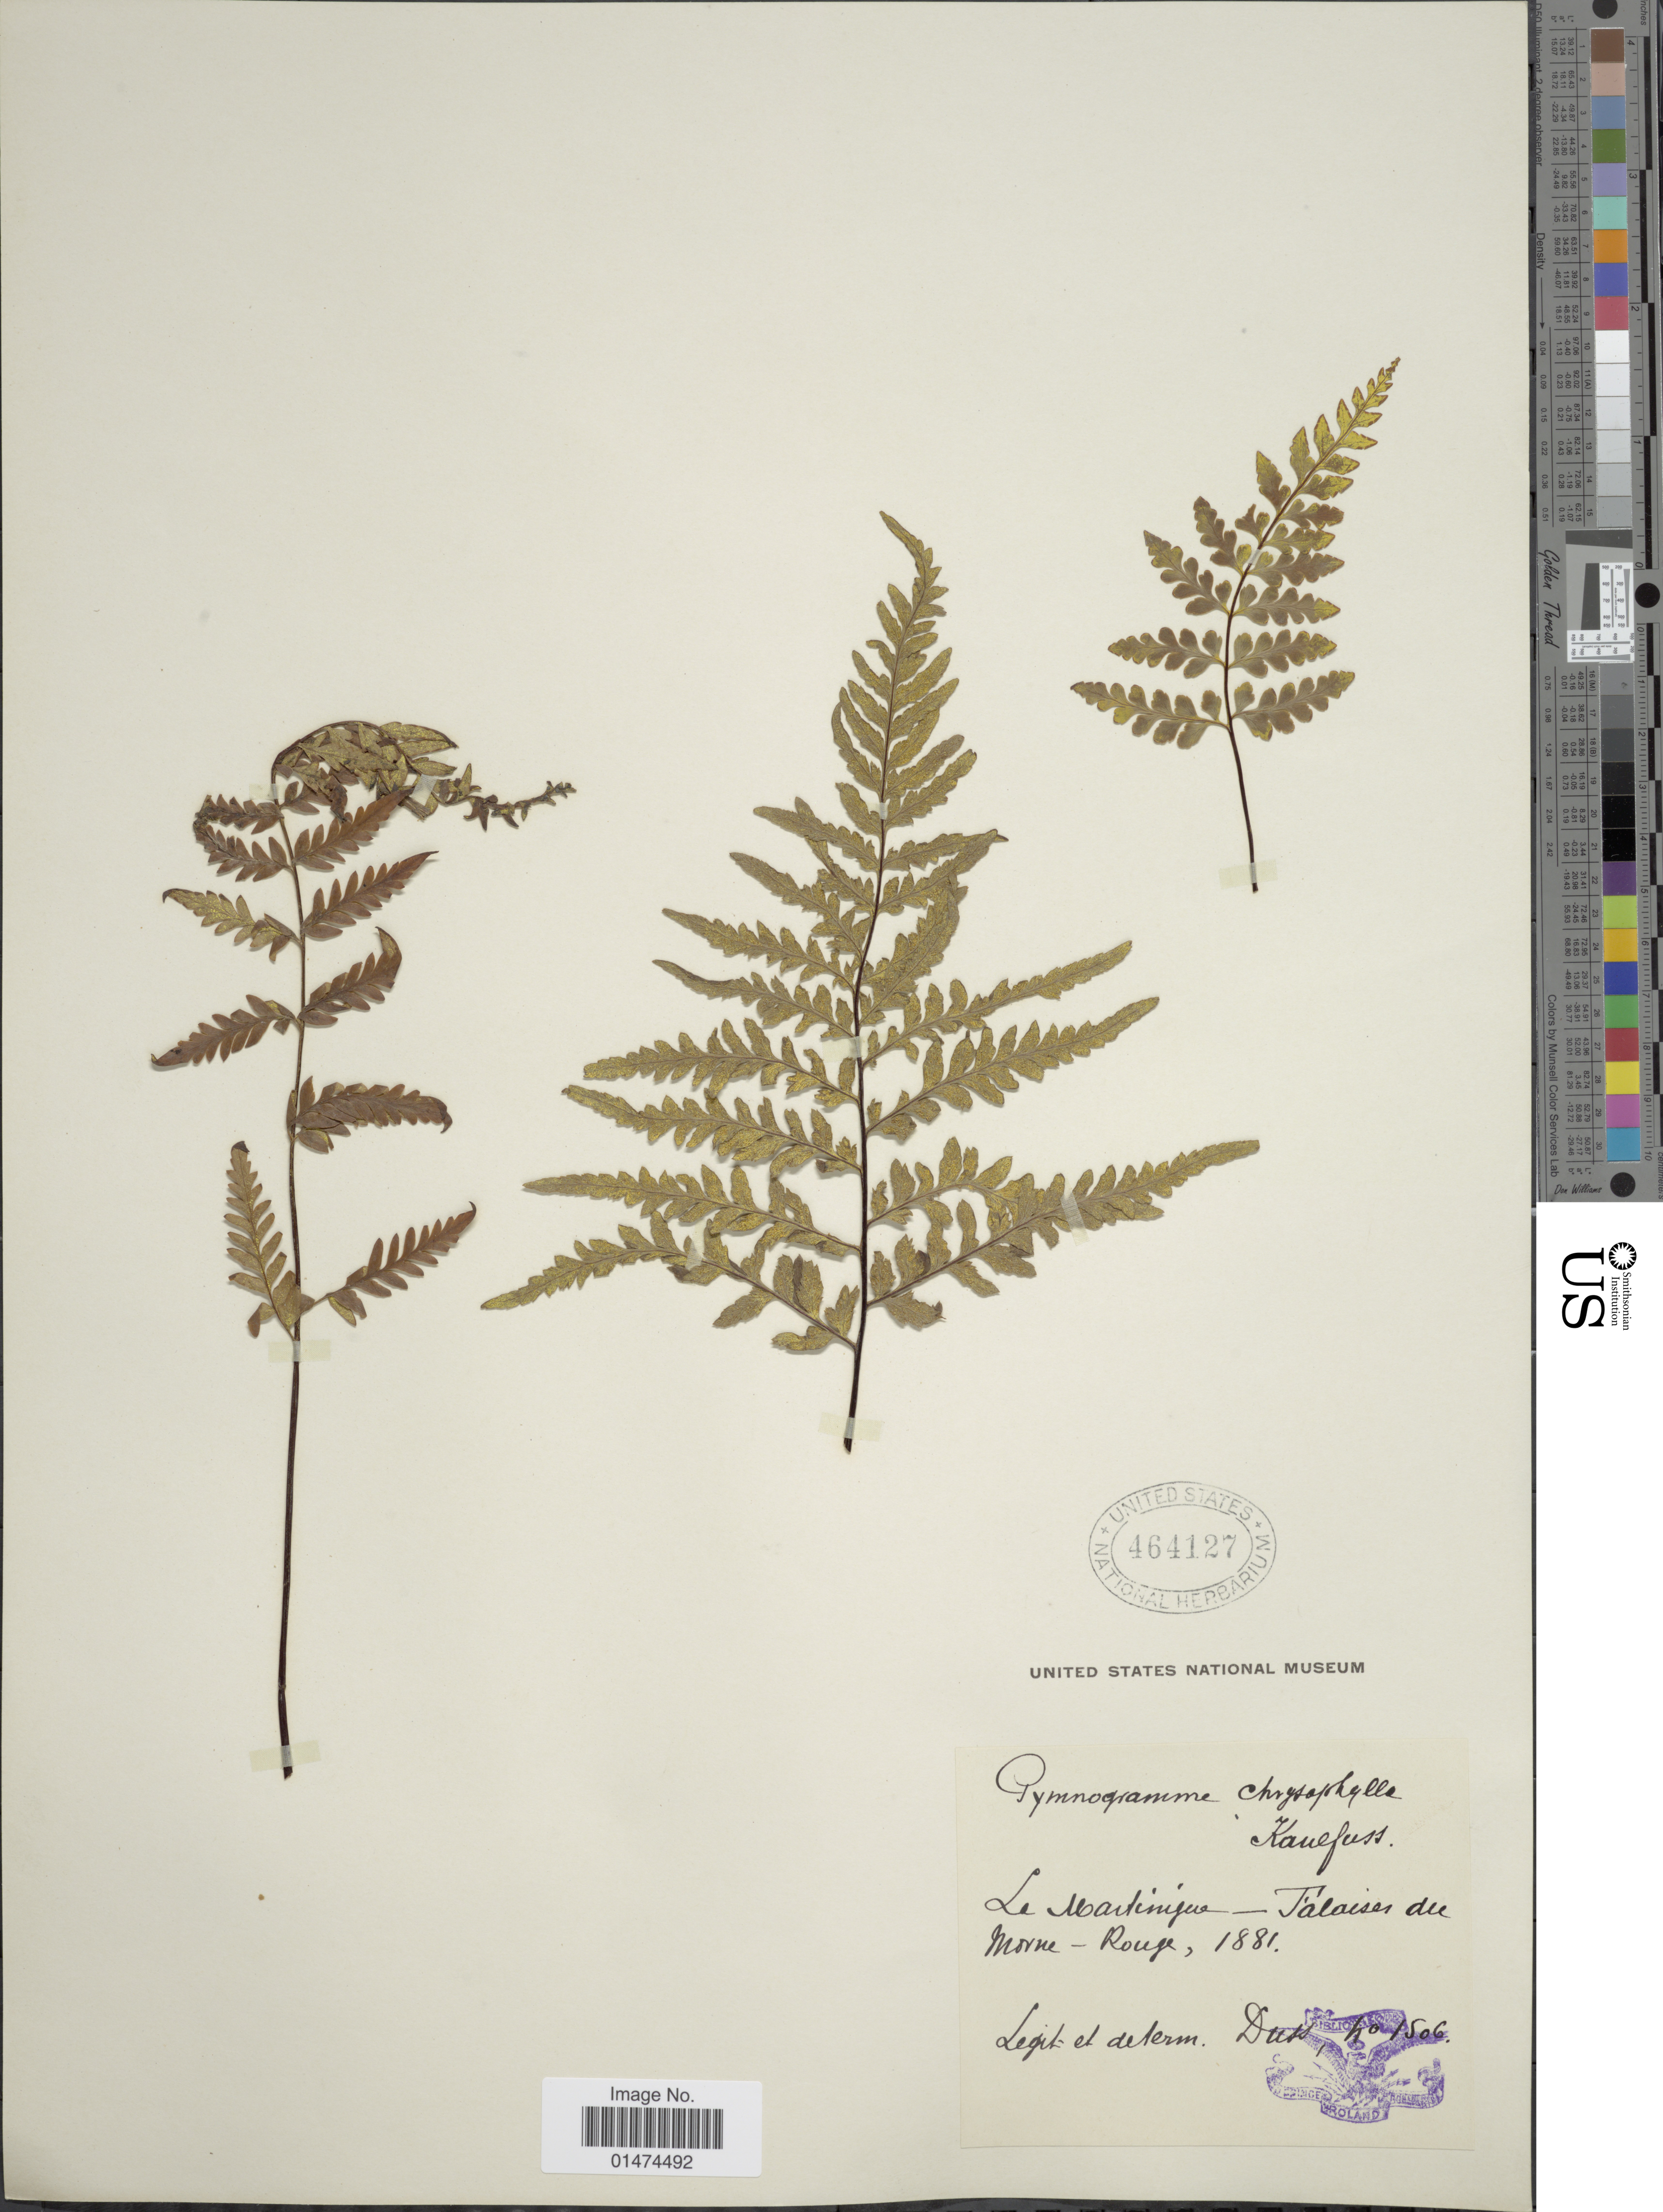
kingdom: Plantae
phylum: Tracheophyta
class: Polypodiopsida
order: Polypodiales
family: Pteridaceae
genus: Pityrogramma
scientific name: Pityrogramma chrysophylla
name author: (Sw.) Link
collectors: -. Duss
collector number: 1506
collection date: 1881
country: Martinique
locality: Le Martinique Falaises du Morne-Rouge.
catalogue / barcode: US 464127